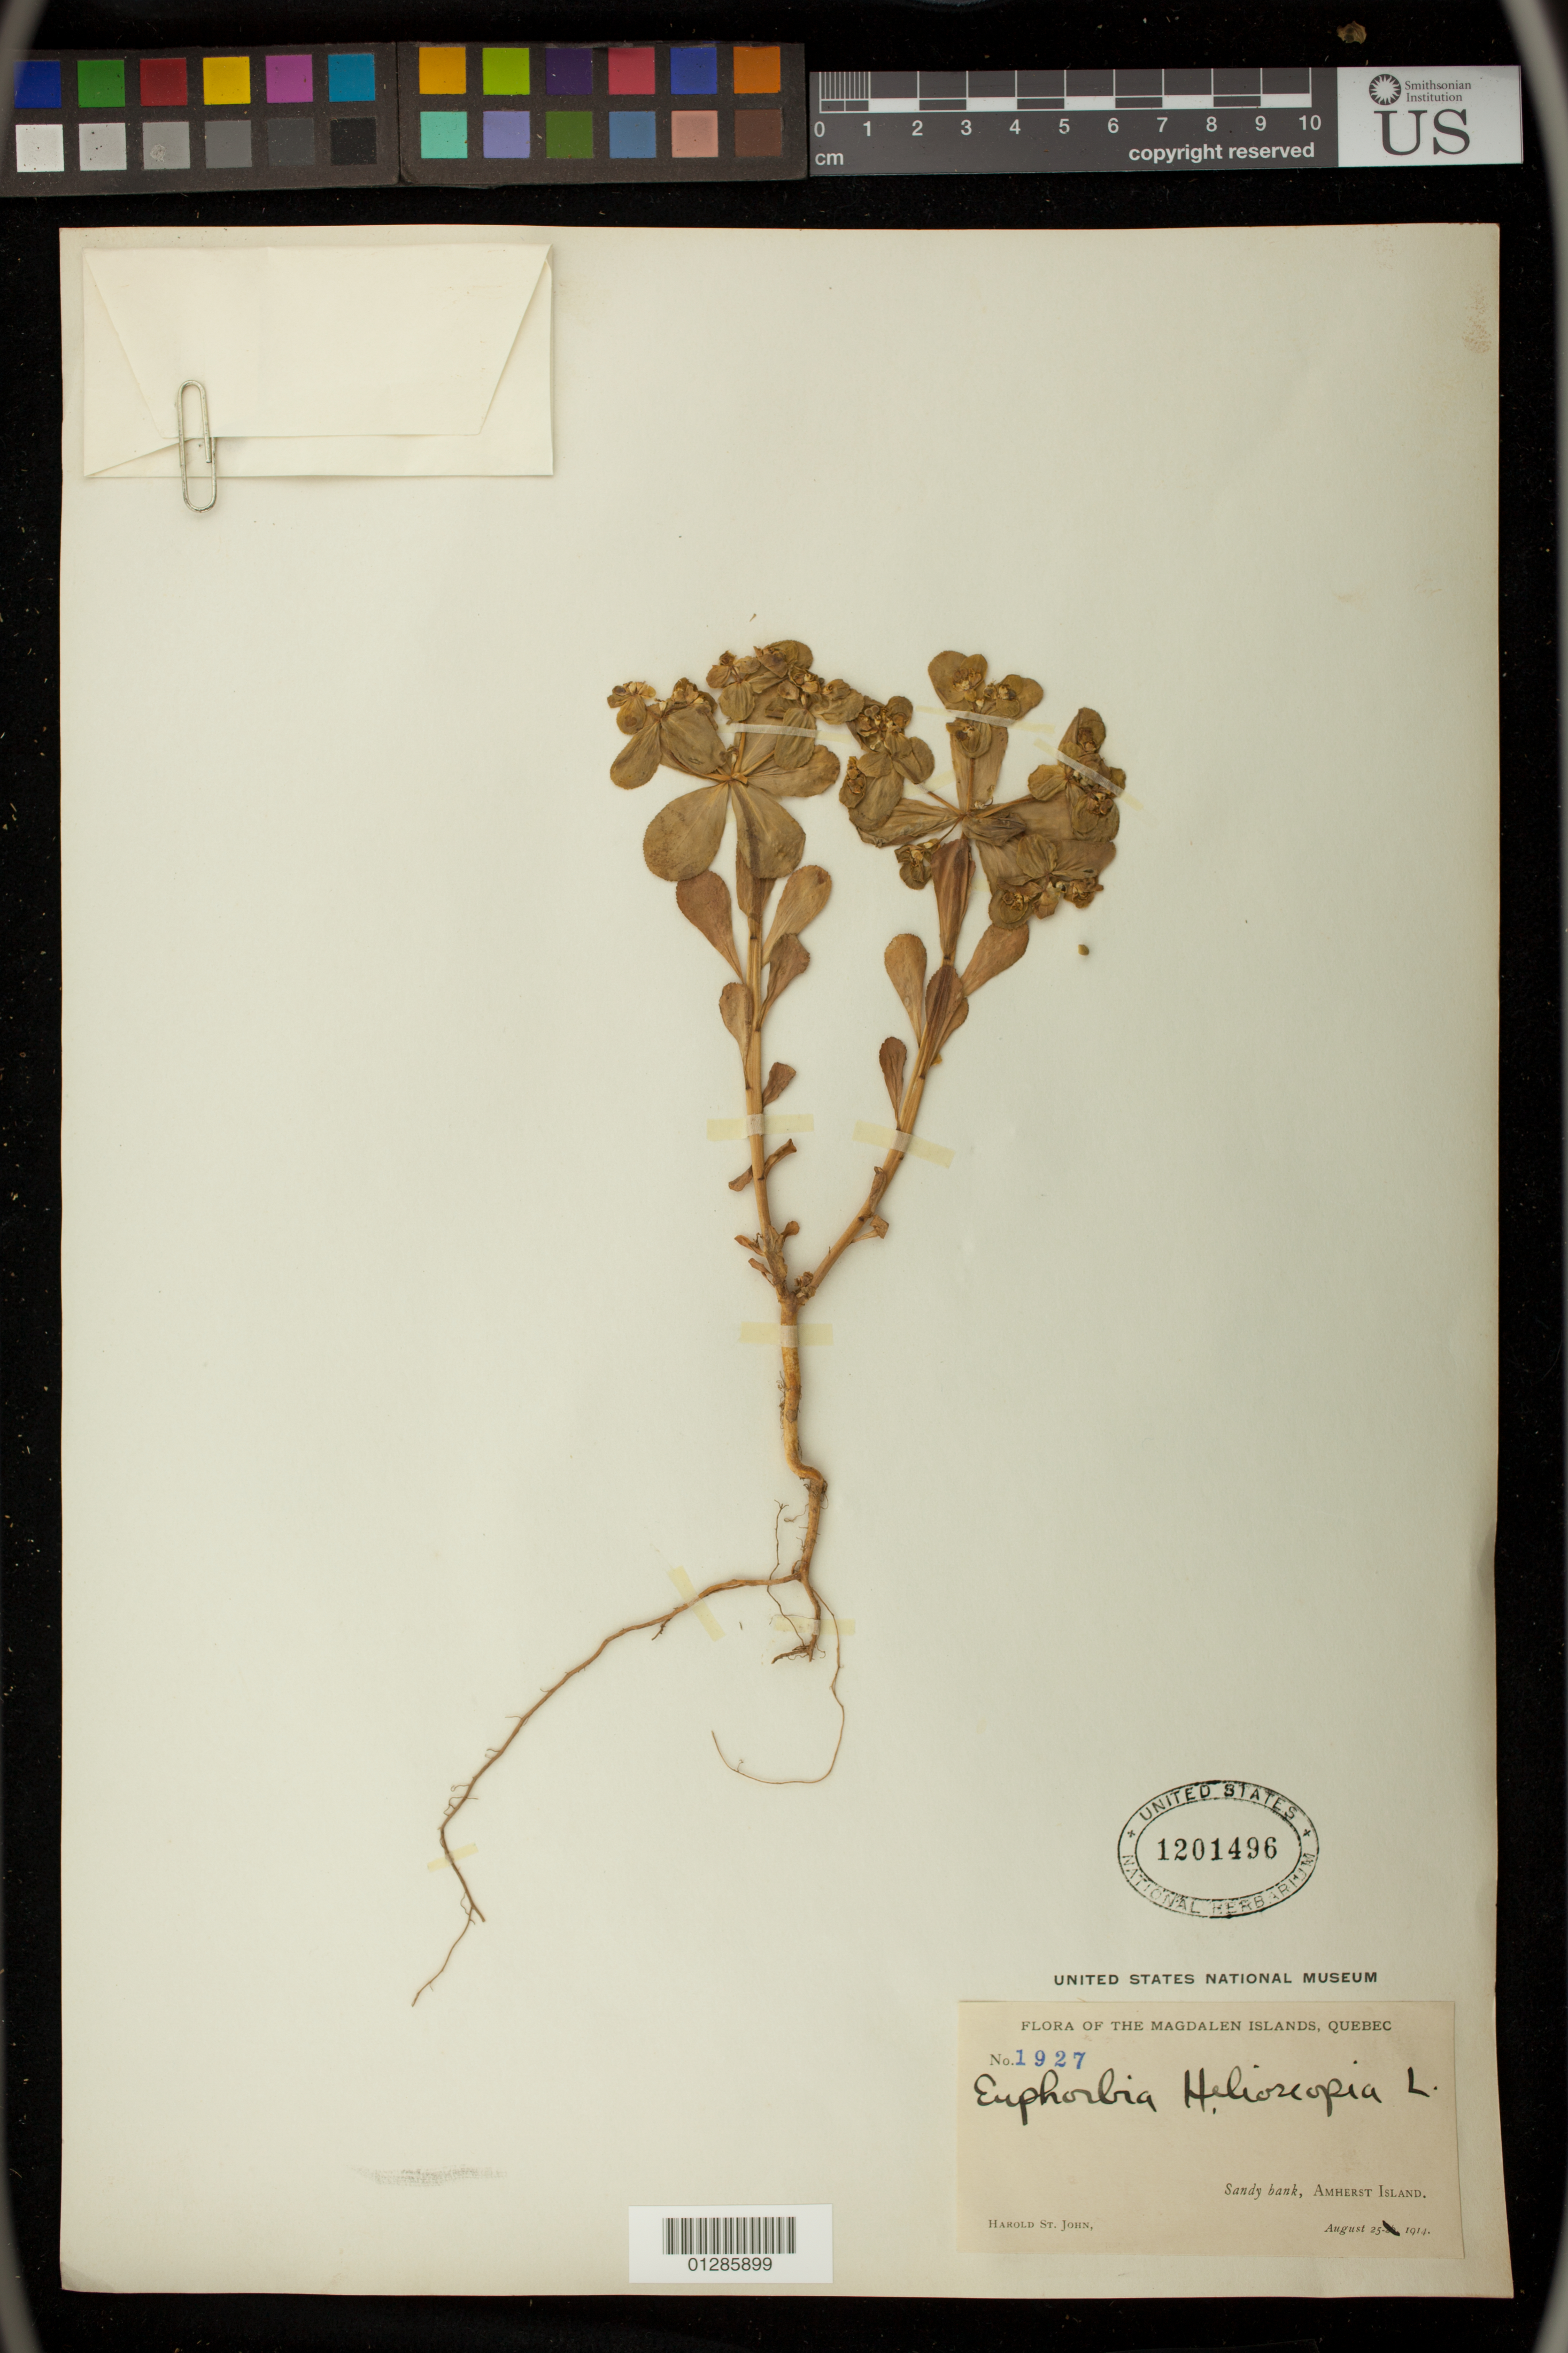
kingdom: Plantae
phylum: Tracheophyta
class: Magnoliopsida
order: Malpighiales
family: Euphorbiaceae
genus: Euphorbia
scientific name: Euphorbia helioscopia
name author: L.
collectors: H. St. John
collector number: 1927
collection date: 1914-08-25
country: Canada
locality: The Magdalen Islands: Amherst Island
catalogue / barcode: US 1201496